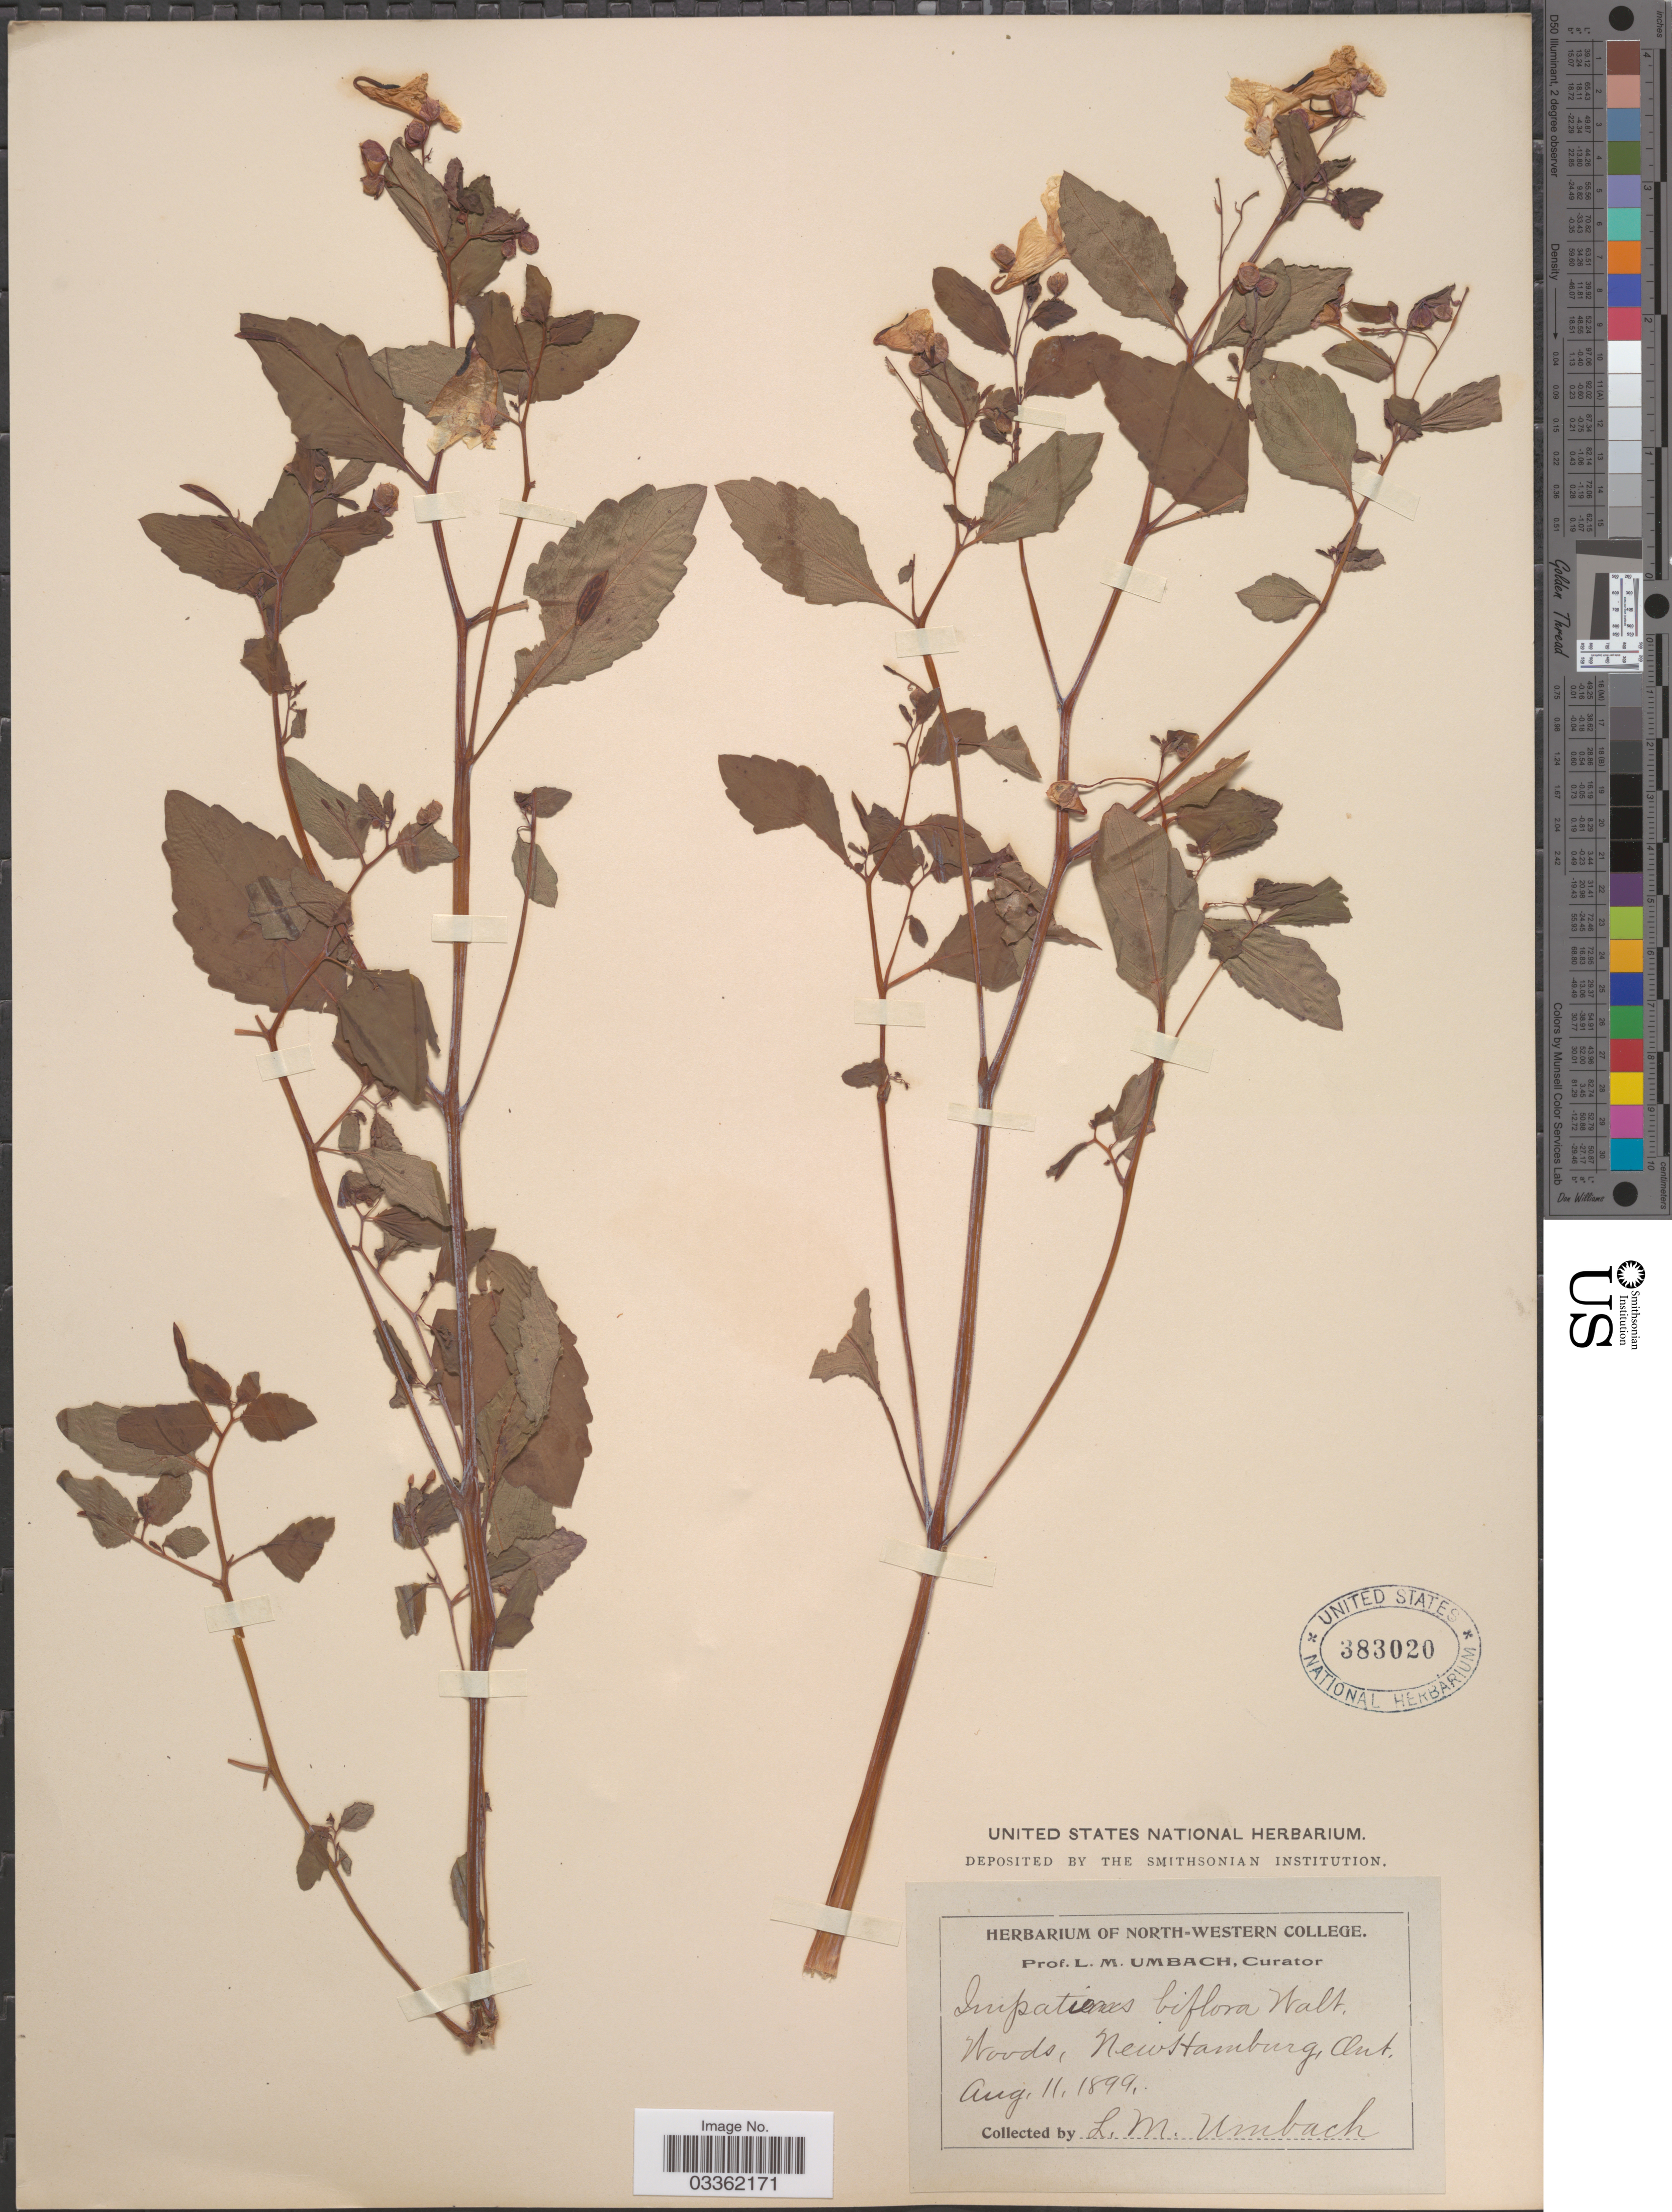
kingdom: Plantae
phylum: Tracheophyta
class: Magnoliopsida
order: Ericales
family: Balsaminaceae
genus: Impatiens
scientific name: Impatiens capensis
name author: Meerb.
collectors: L. M. Umbach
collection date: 1899-08-11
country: Canada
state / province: Ontario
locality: Woods, New Hamburg.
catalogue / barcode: US 383020